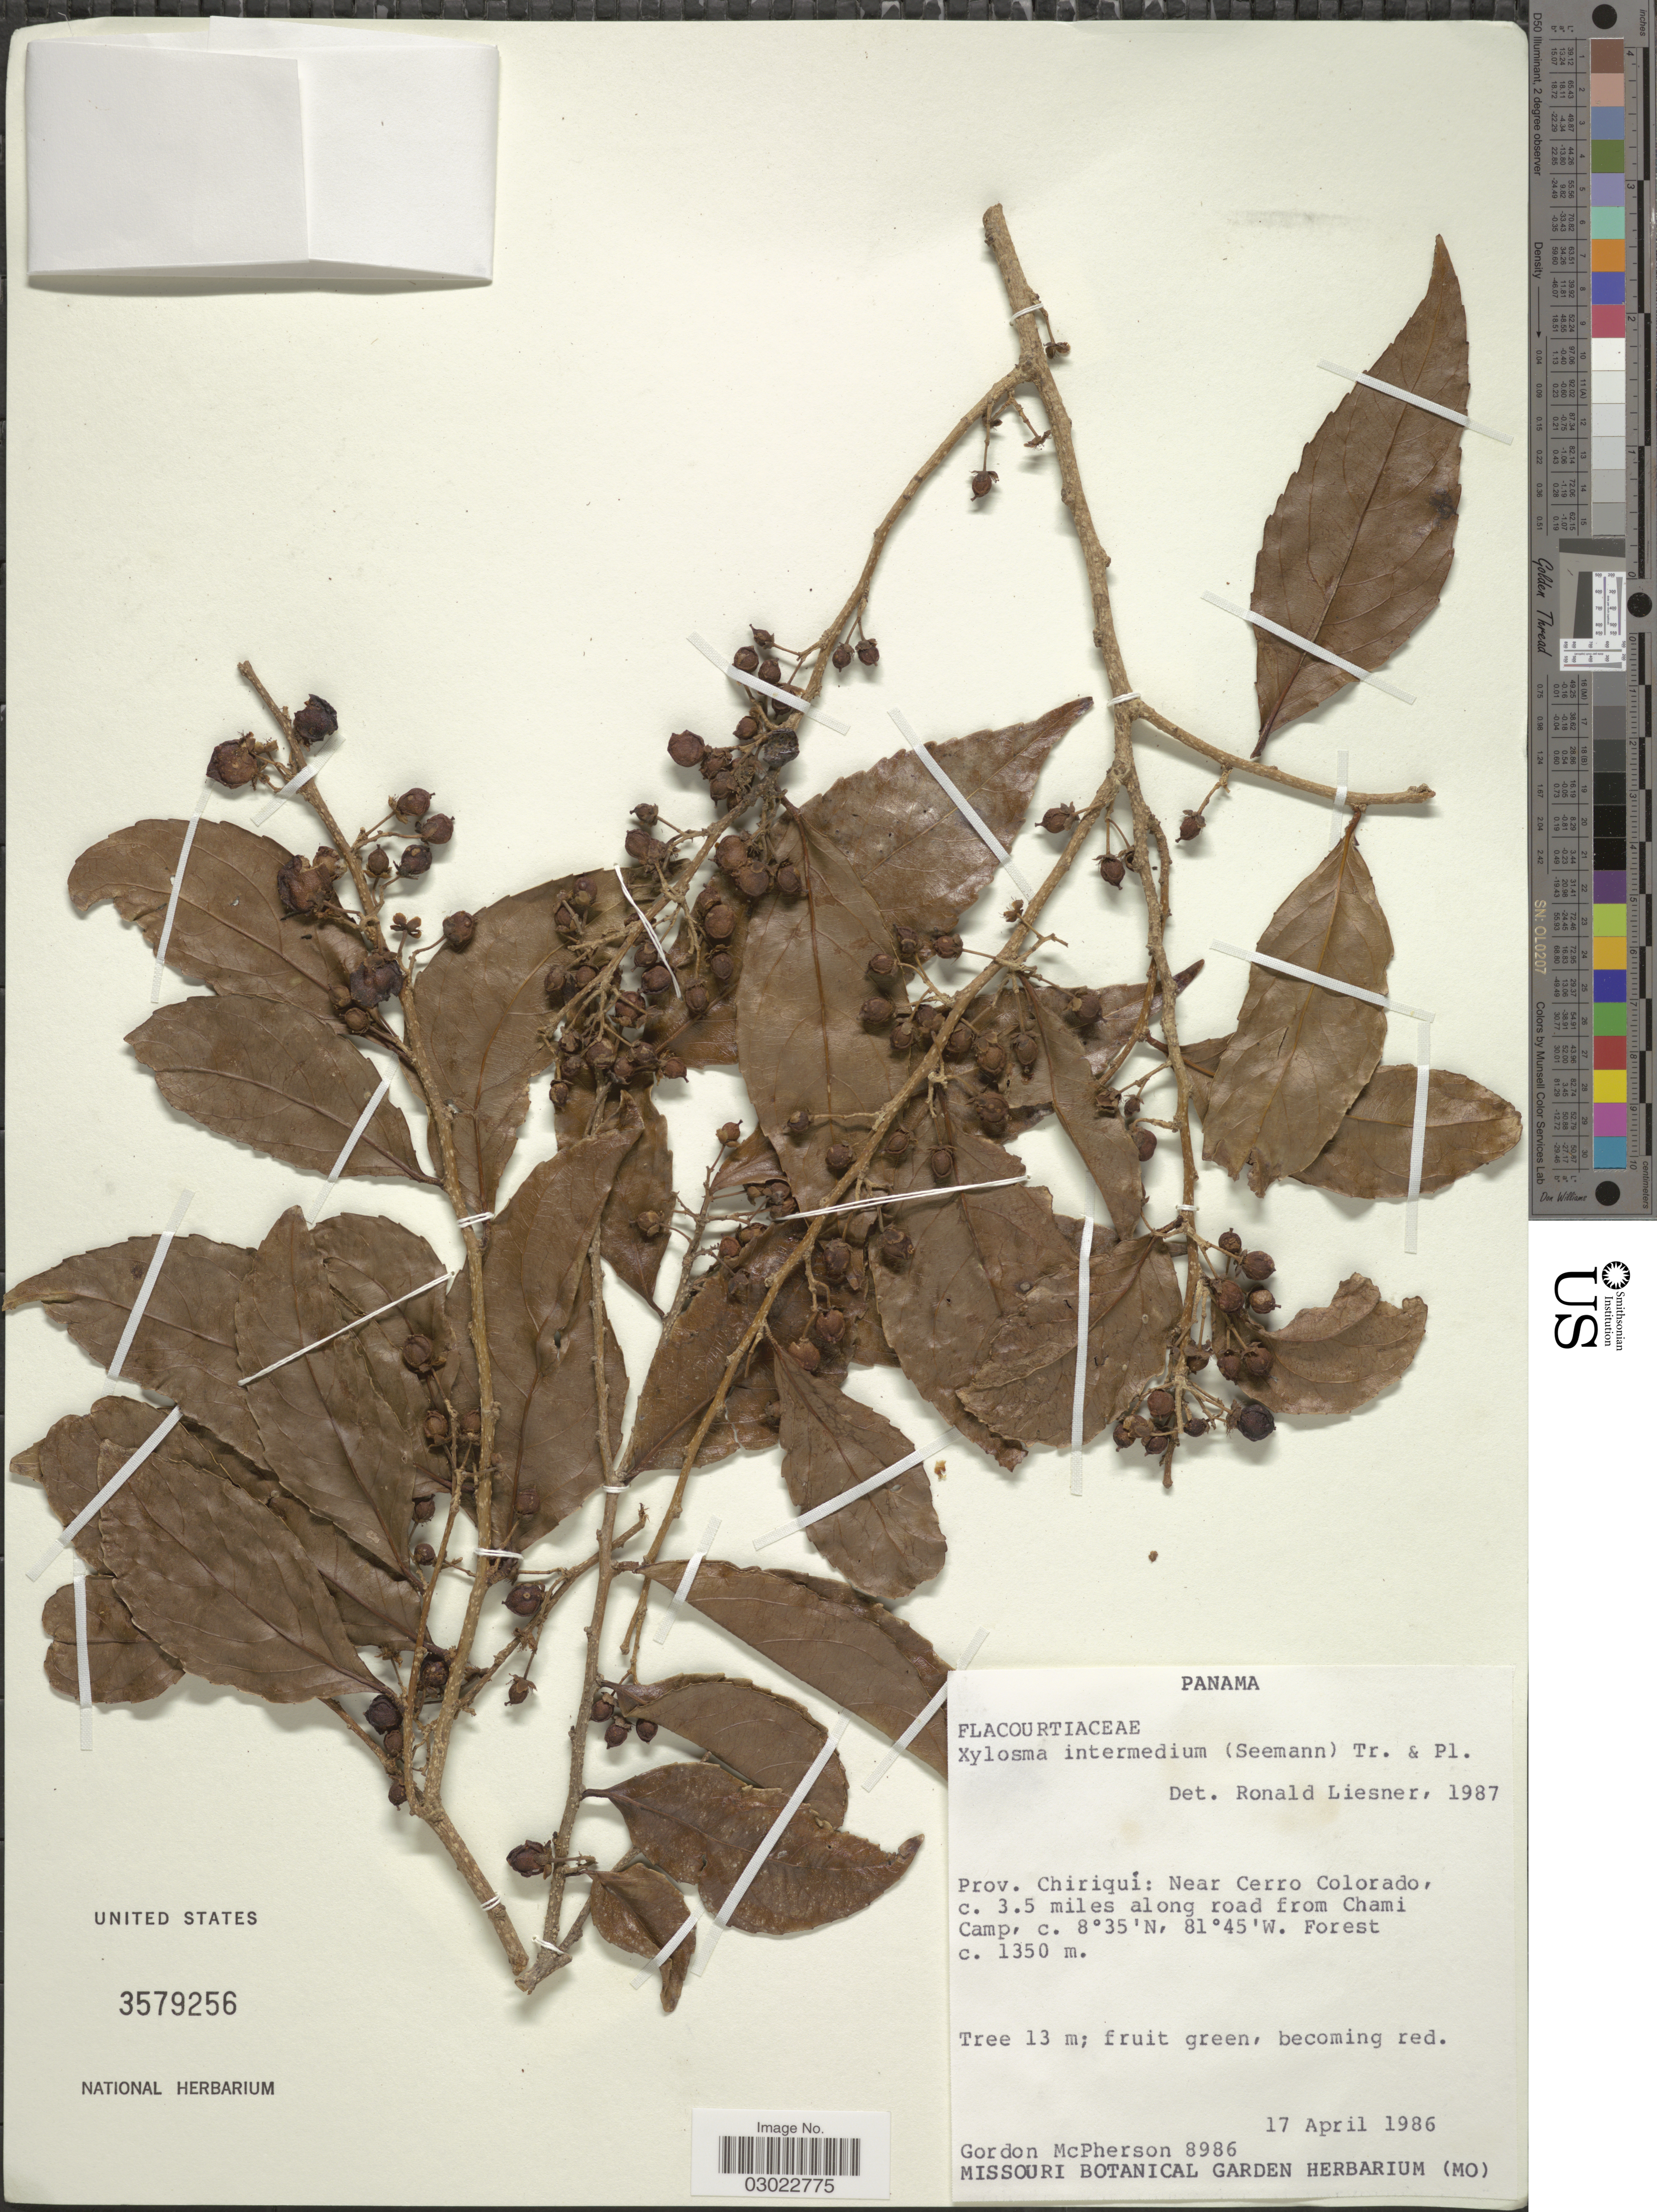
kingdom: Plantae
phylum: Tracheophyta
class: Magnoliopsida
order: Malpighiales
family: Salicaceae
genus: Xylosma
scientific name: Xylosma intermedia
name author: (Seem.) Triana & Planch.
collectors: G. D. McPherson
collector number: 8986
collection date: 1986-04-17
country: Panama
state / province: Chiriqui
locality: Near Cerro Colorado, c. 3.5 miles along road from Chami Camp.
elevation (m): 1350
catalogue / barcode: US 3579256